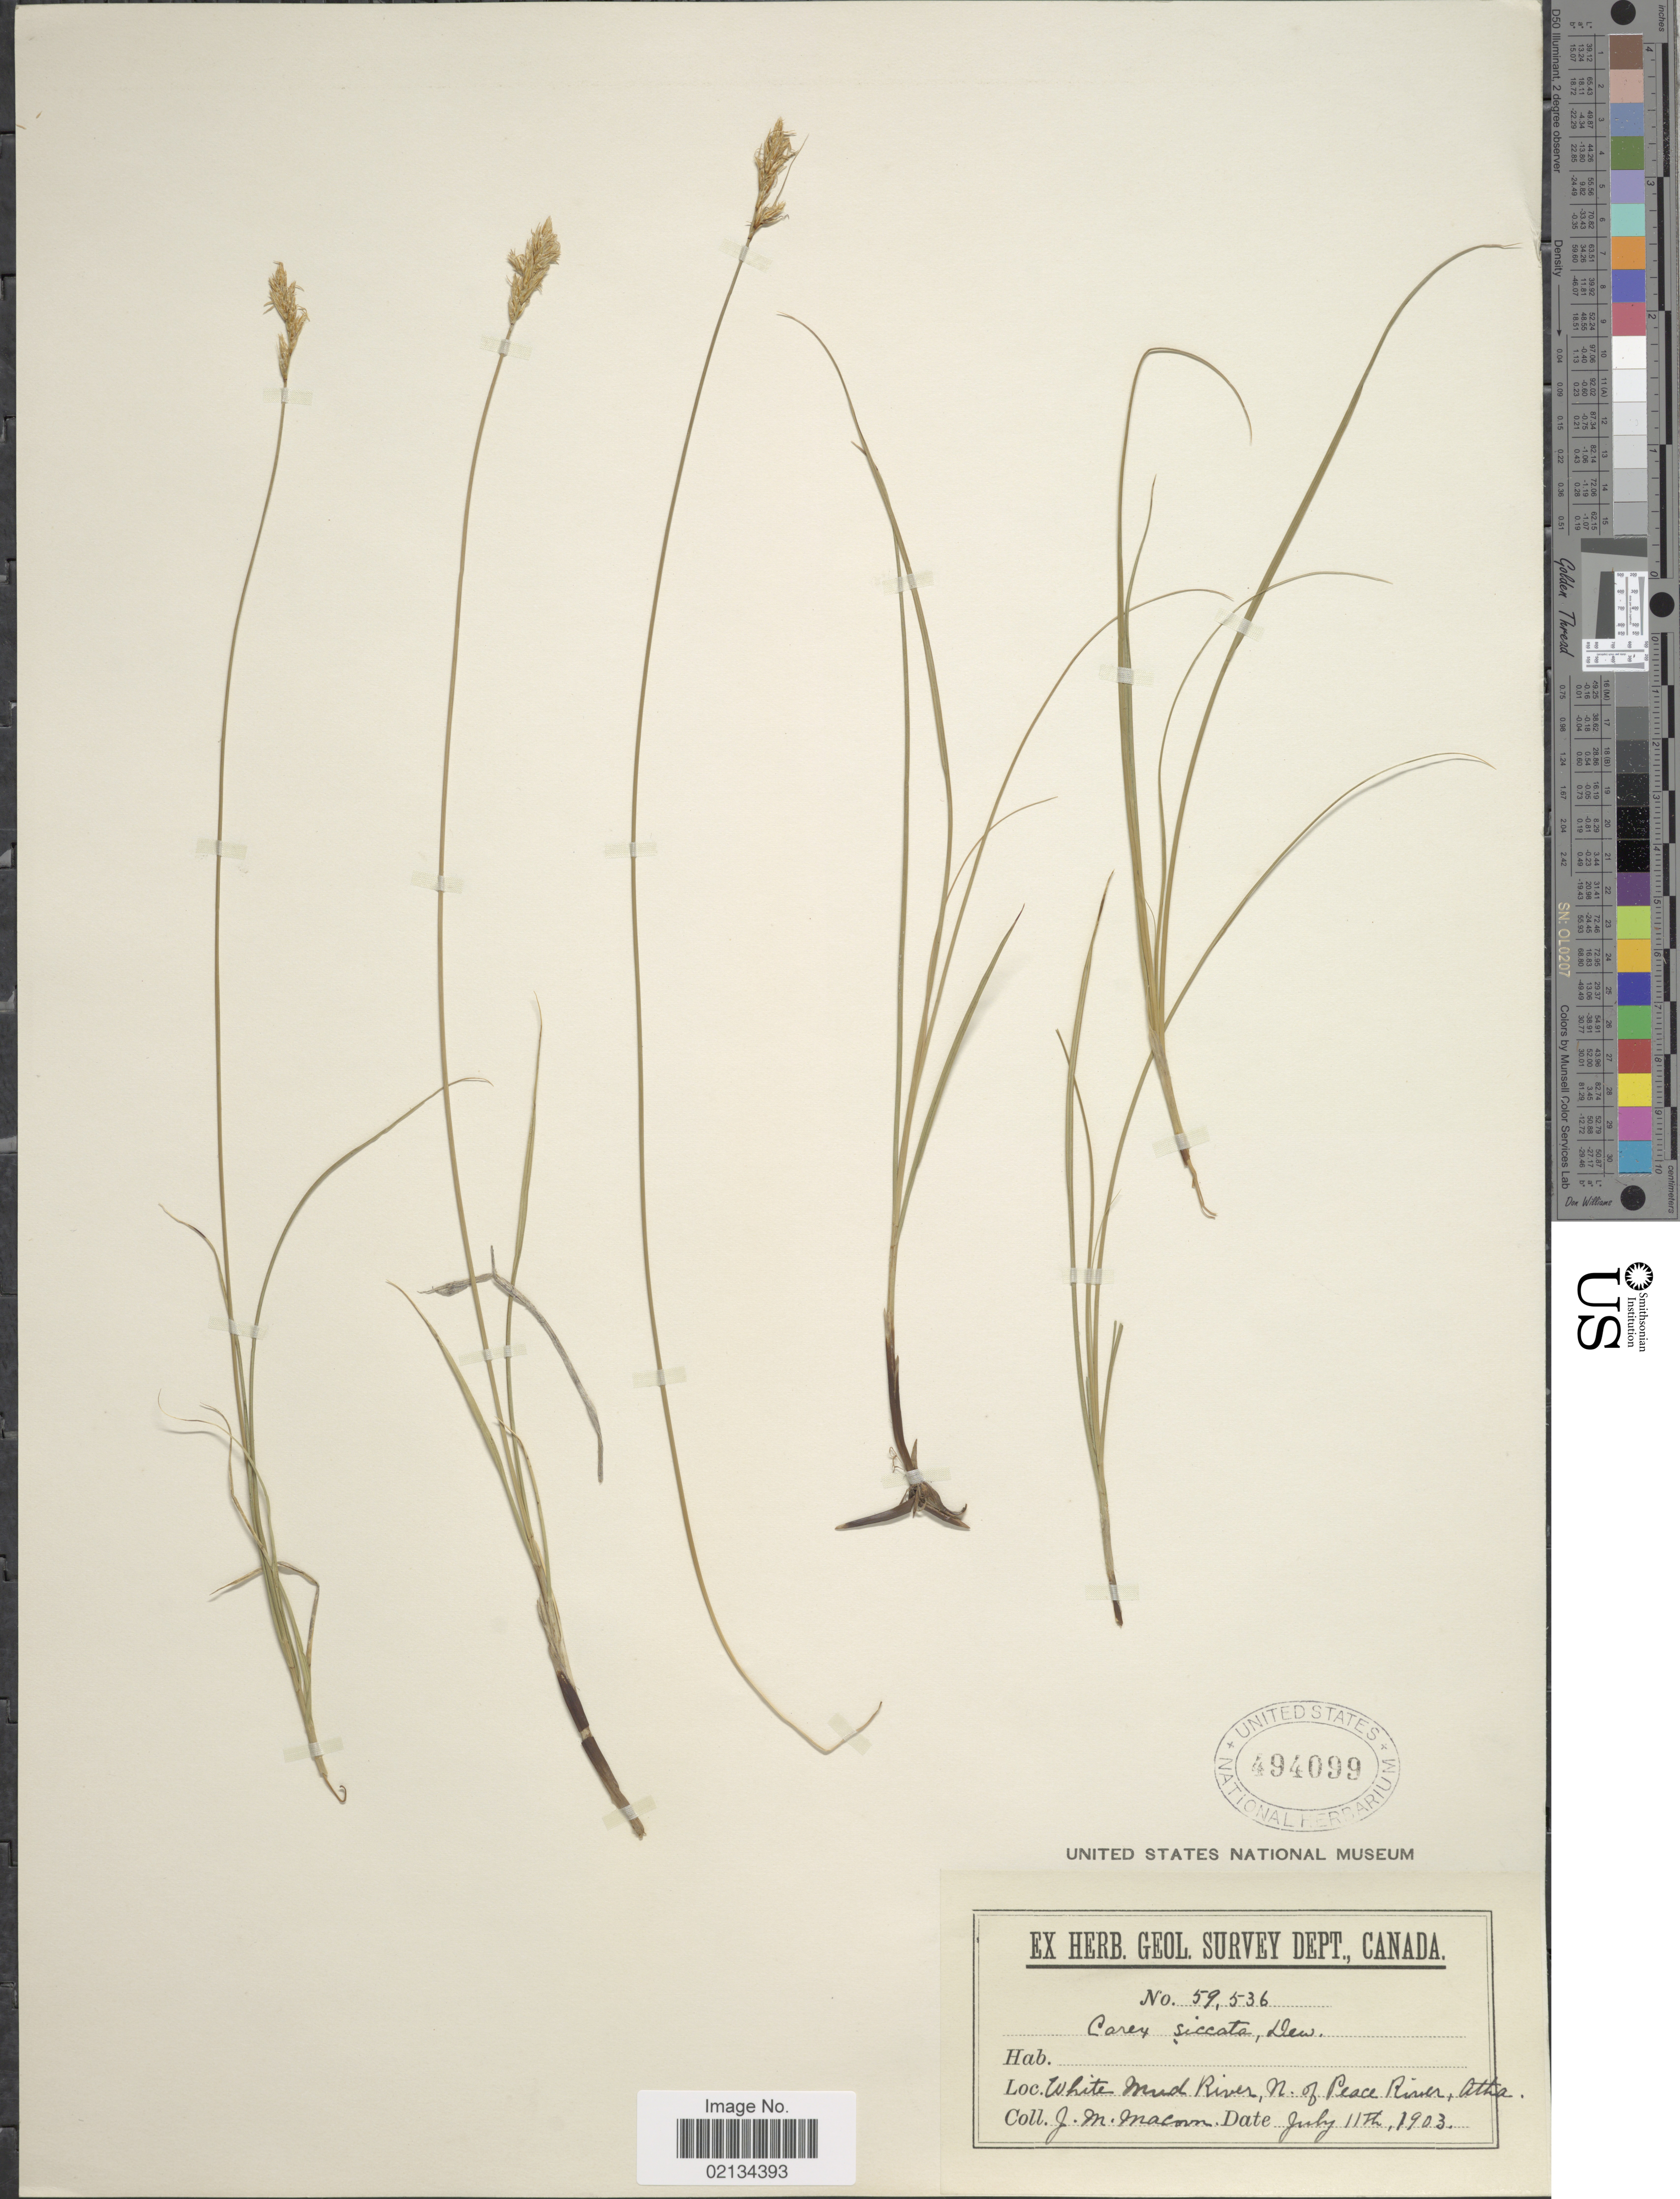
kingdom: Plantae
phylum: Tracheophyta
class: Liliopsida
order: Poales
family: Cyperaceae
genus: Carex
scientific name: Carex siccata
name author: Dewey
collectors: J. M. Macoun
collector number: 59536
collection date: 1903-07-11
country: Canada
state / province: Alberta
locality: White mud River, N. of Peace River, Atha.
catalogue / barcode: US 494099